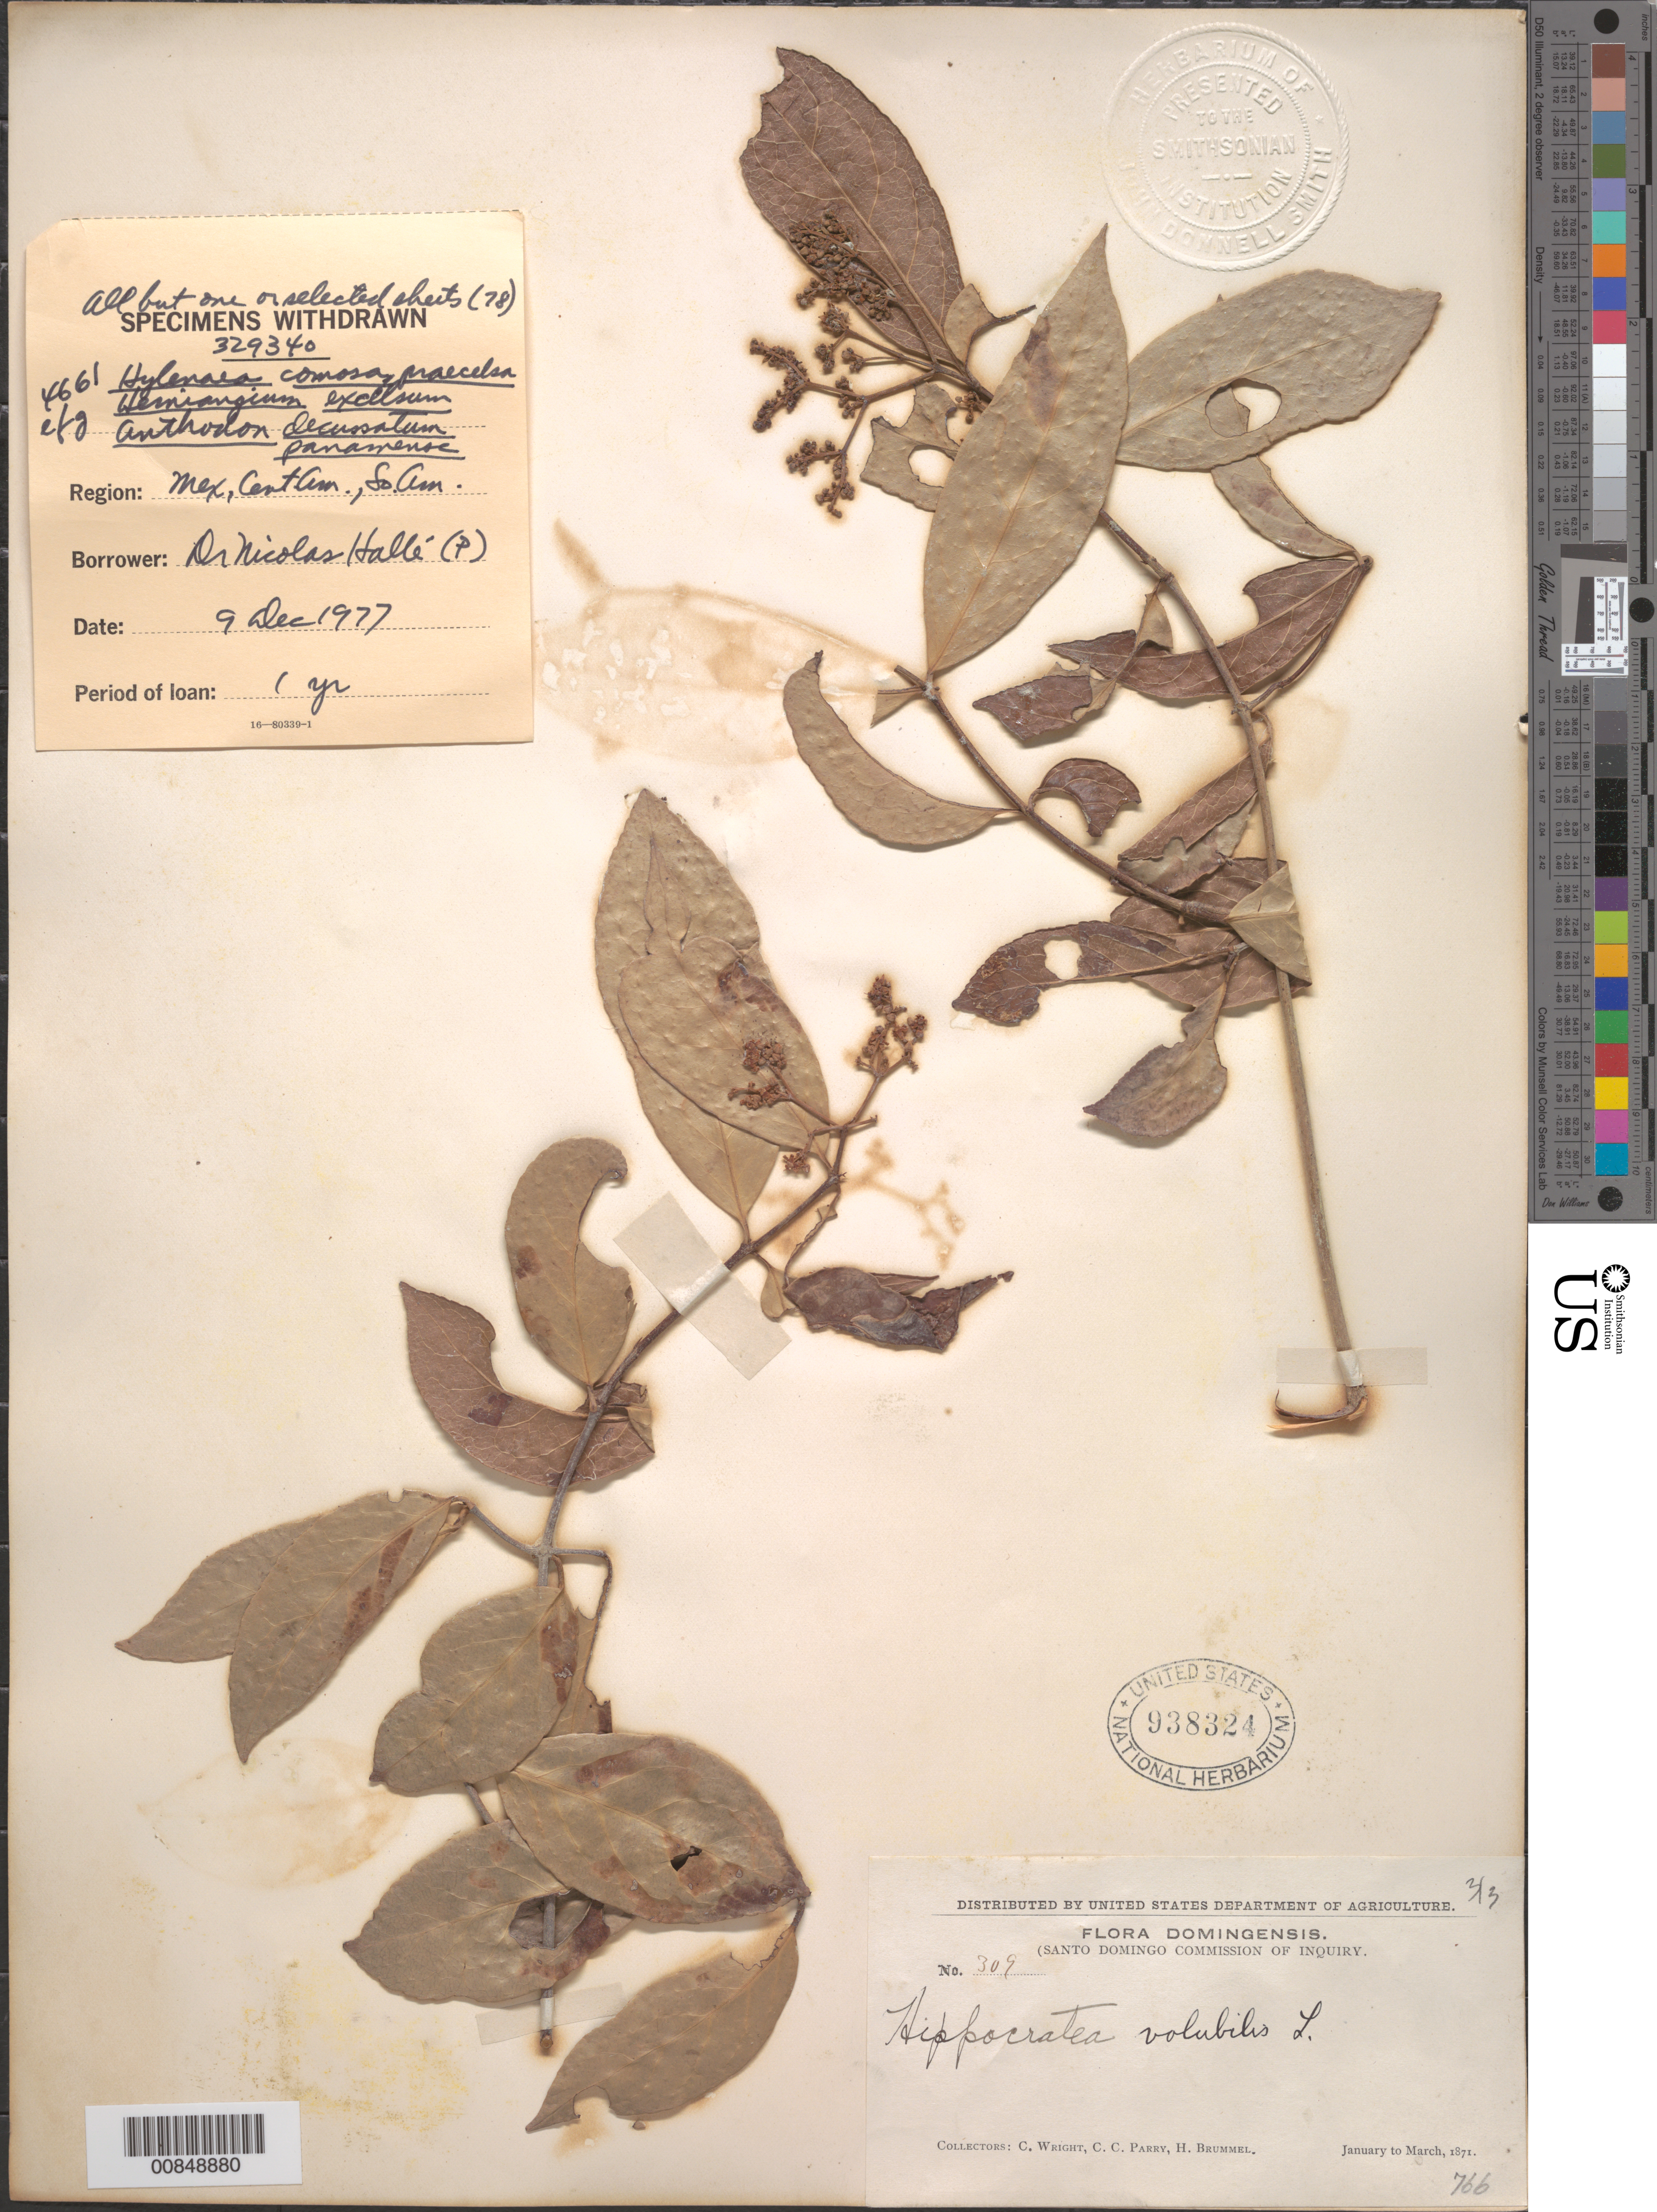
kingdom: Plantae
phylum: Tracheophyta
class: Magnoliopsida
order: Celastrales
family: Celastraceae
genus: Hippocratea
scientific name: Hippocratea volubilis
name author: L.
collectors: C. Wright, C. C. Parry & H. Brummel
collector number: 309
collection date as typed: Jan 1871 to -- Mar 1871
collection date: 1871-01/1871-03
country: Dominican Republic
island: Hispaniola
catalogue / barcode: US 938324